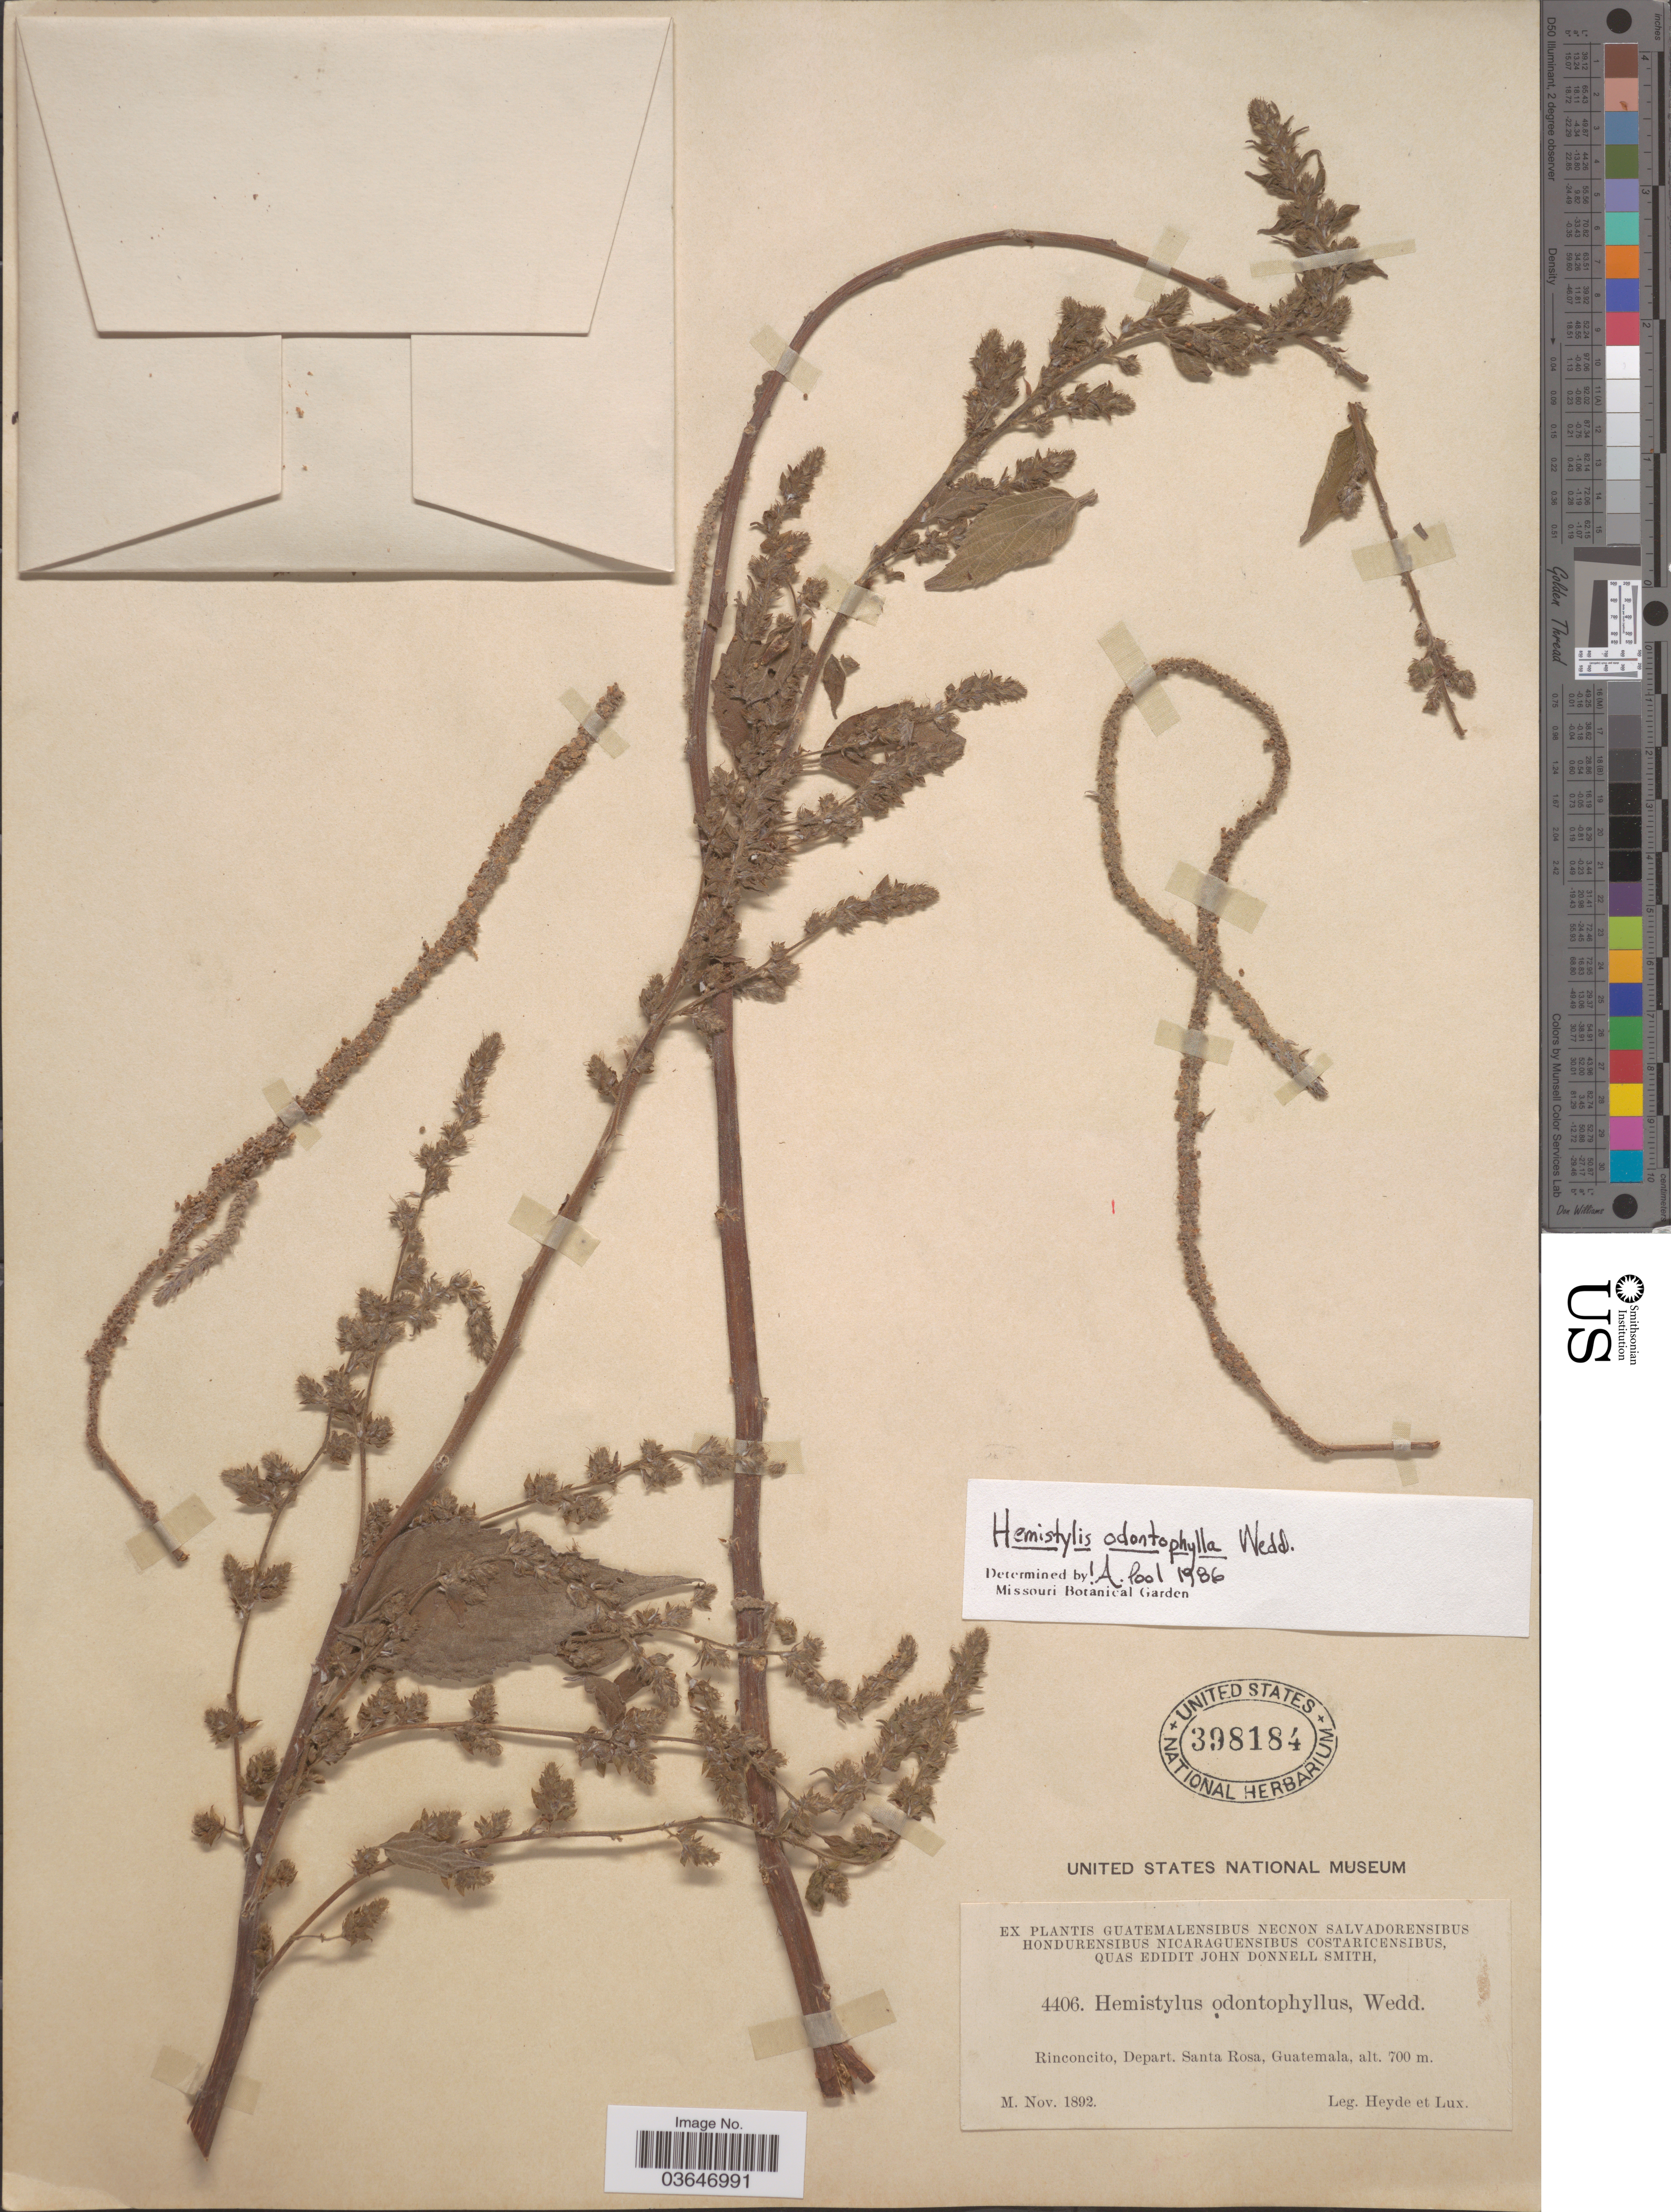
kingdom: Plantae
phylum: Tracheophyta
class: Magnoliopsida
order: Rosales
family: Urticaceae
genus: Hemistylus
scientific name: Hemistylus odontophylla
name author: Wedd. in DC.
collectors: Heyde & Lux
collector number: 4406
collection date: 1892-11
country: Guatemala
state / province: Santa Rosa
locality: Rinconcito, Depart. Santa Rosa.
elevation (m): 700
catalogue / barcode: US 398184